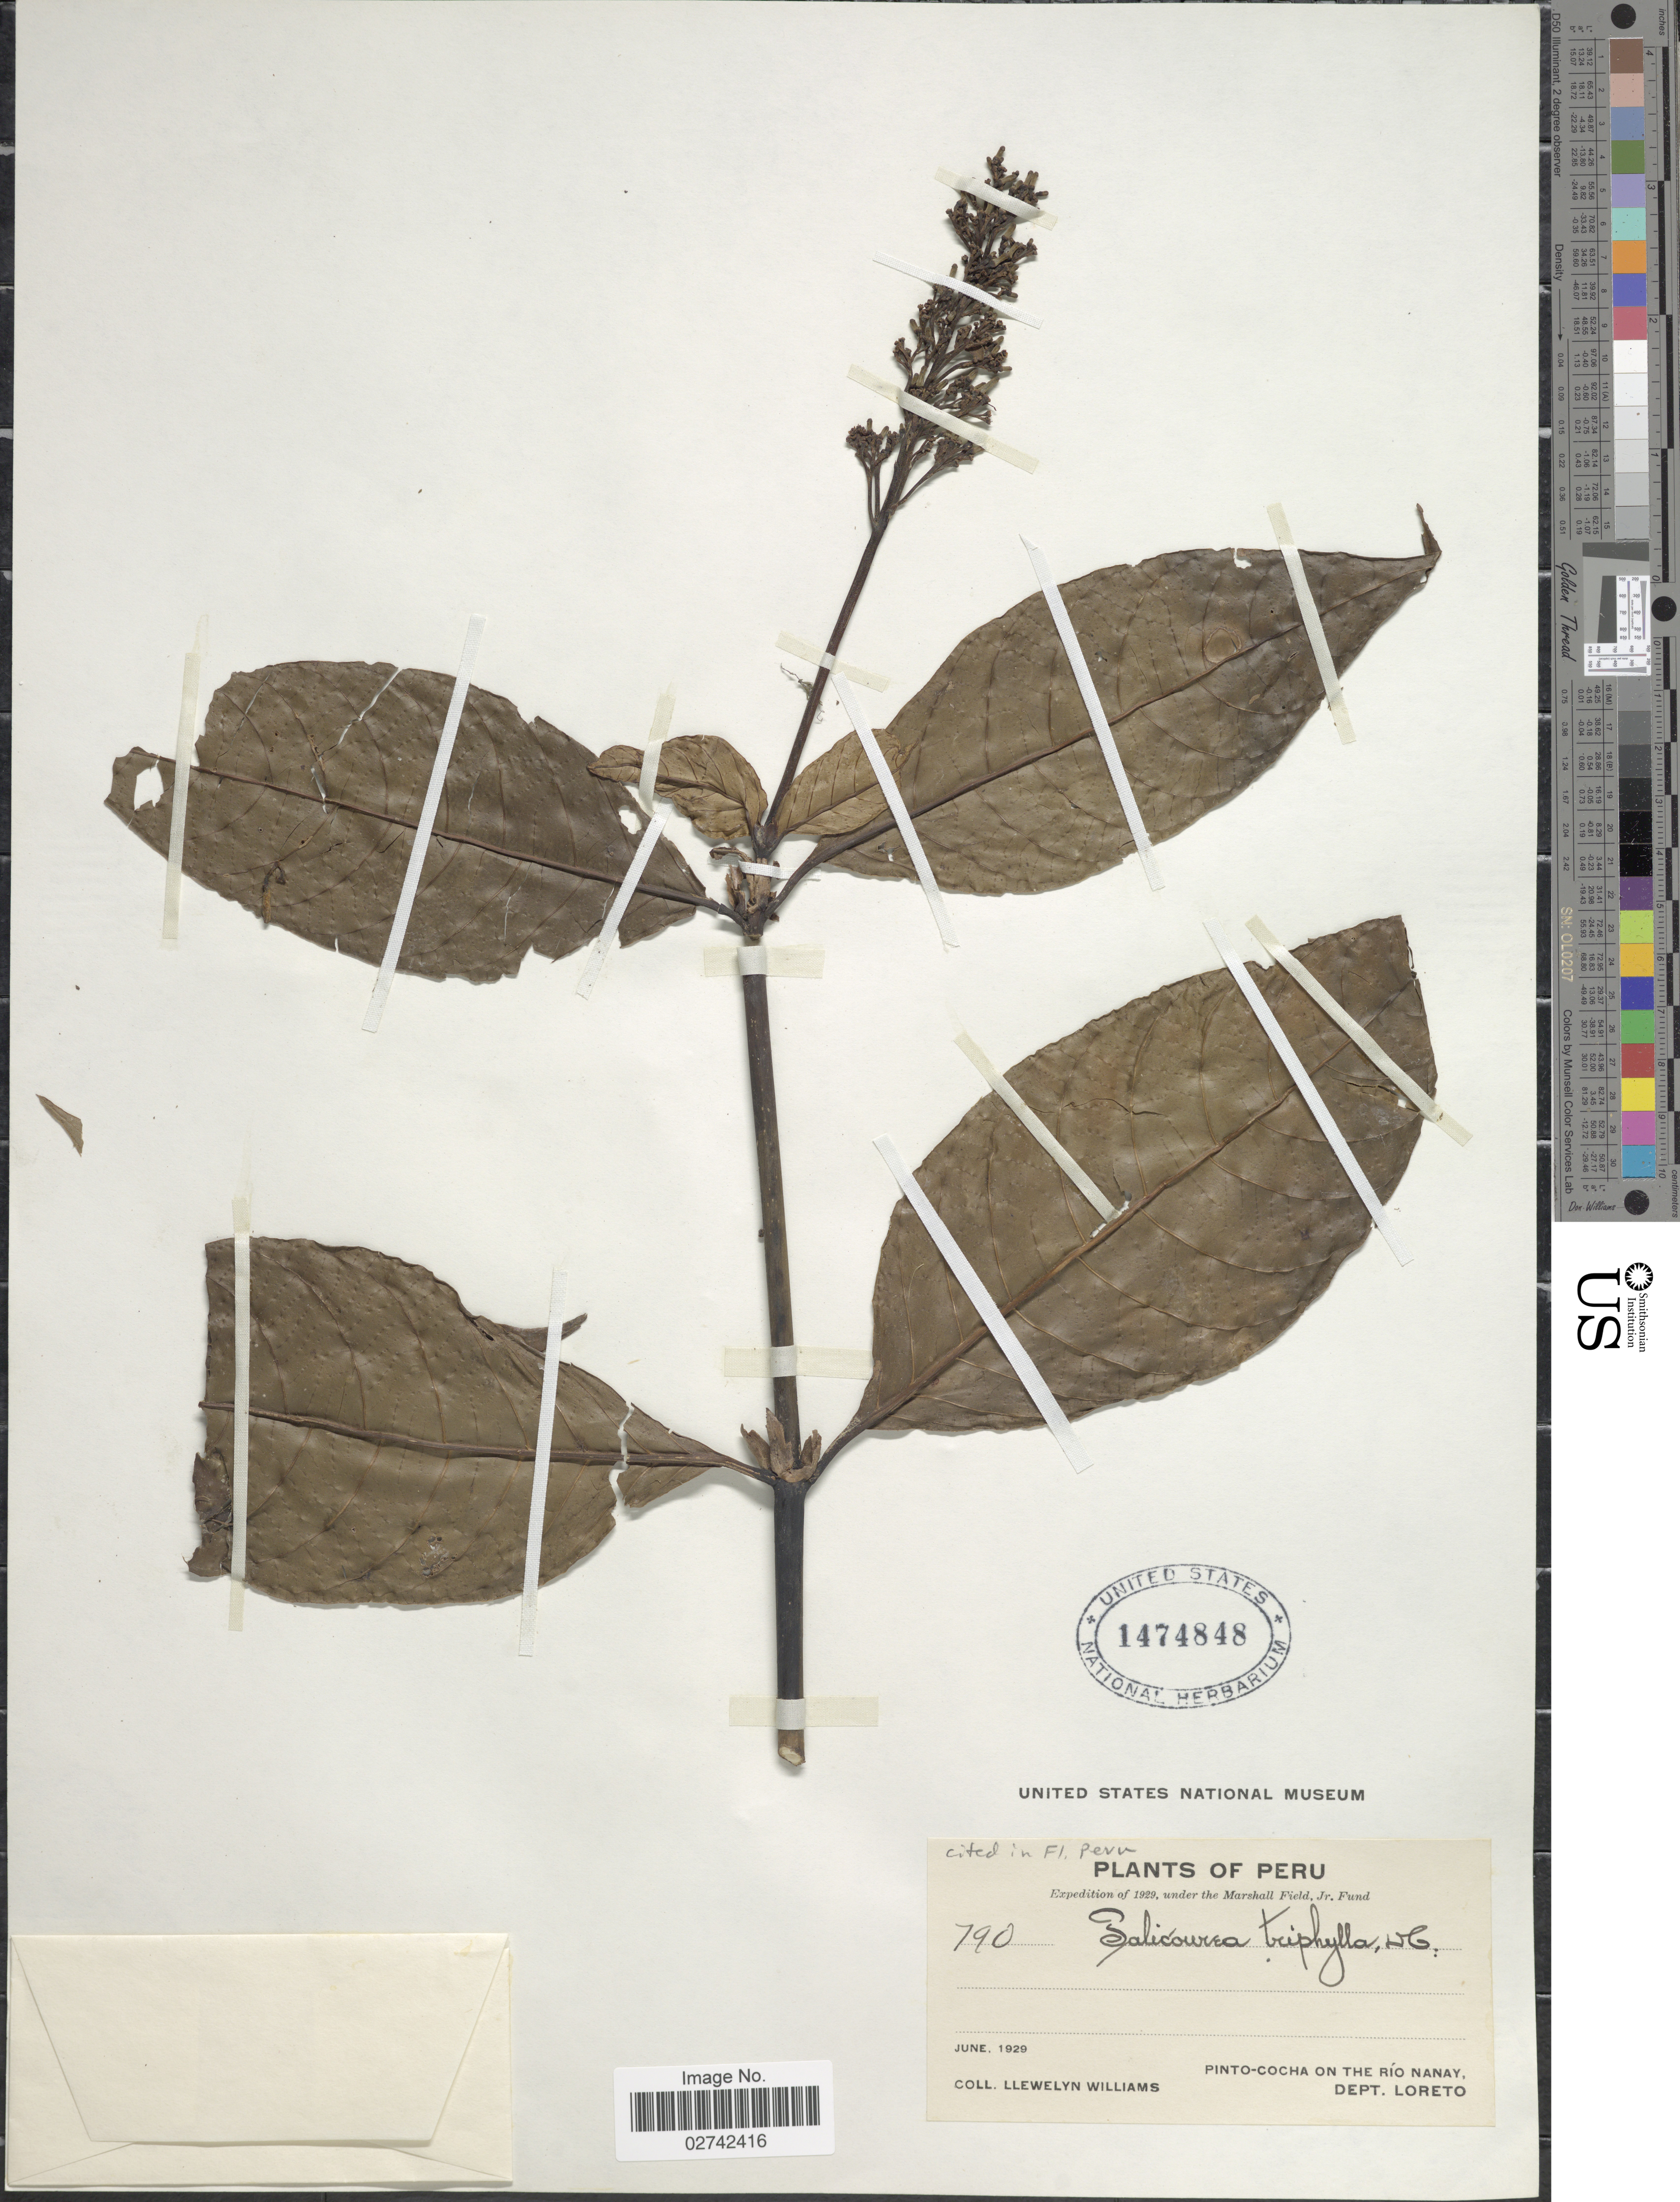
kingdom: Plantae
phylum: Tracheophyta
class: Magnoliopsida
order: Gentianales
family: Rubiaceae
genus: Palicourea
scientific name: Palicourea triphylla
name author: DC.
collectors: Ll. Williams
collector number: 790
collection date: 1929-06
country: Peru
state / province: Loreto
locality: Pinto-Cocha on the Rio Nanay.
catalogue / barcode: US 1474848